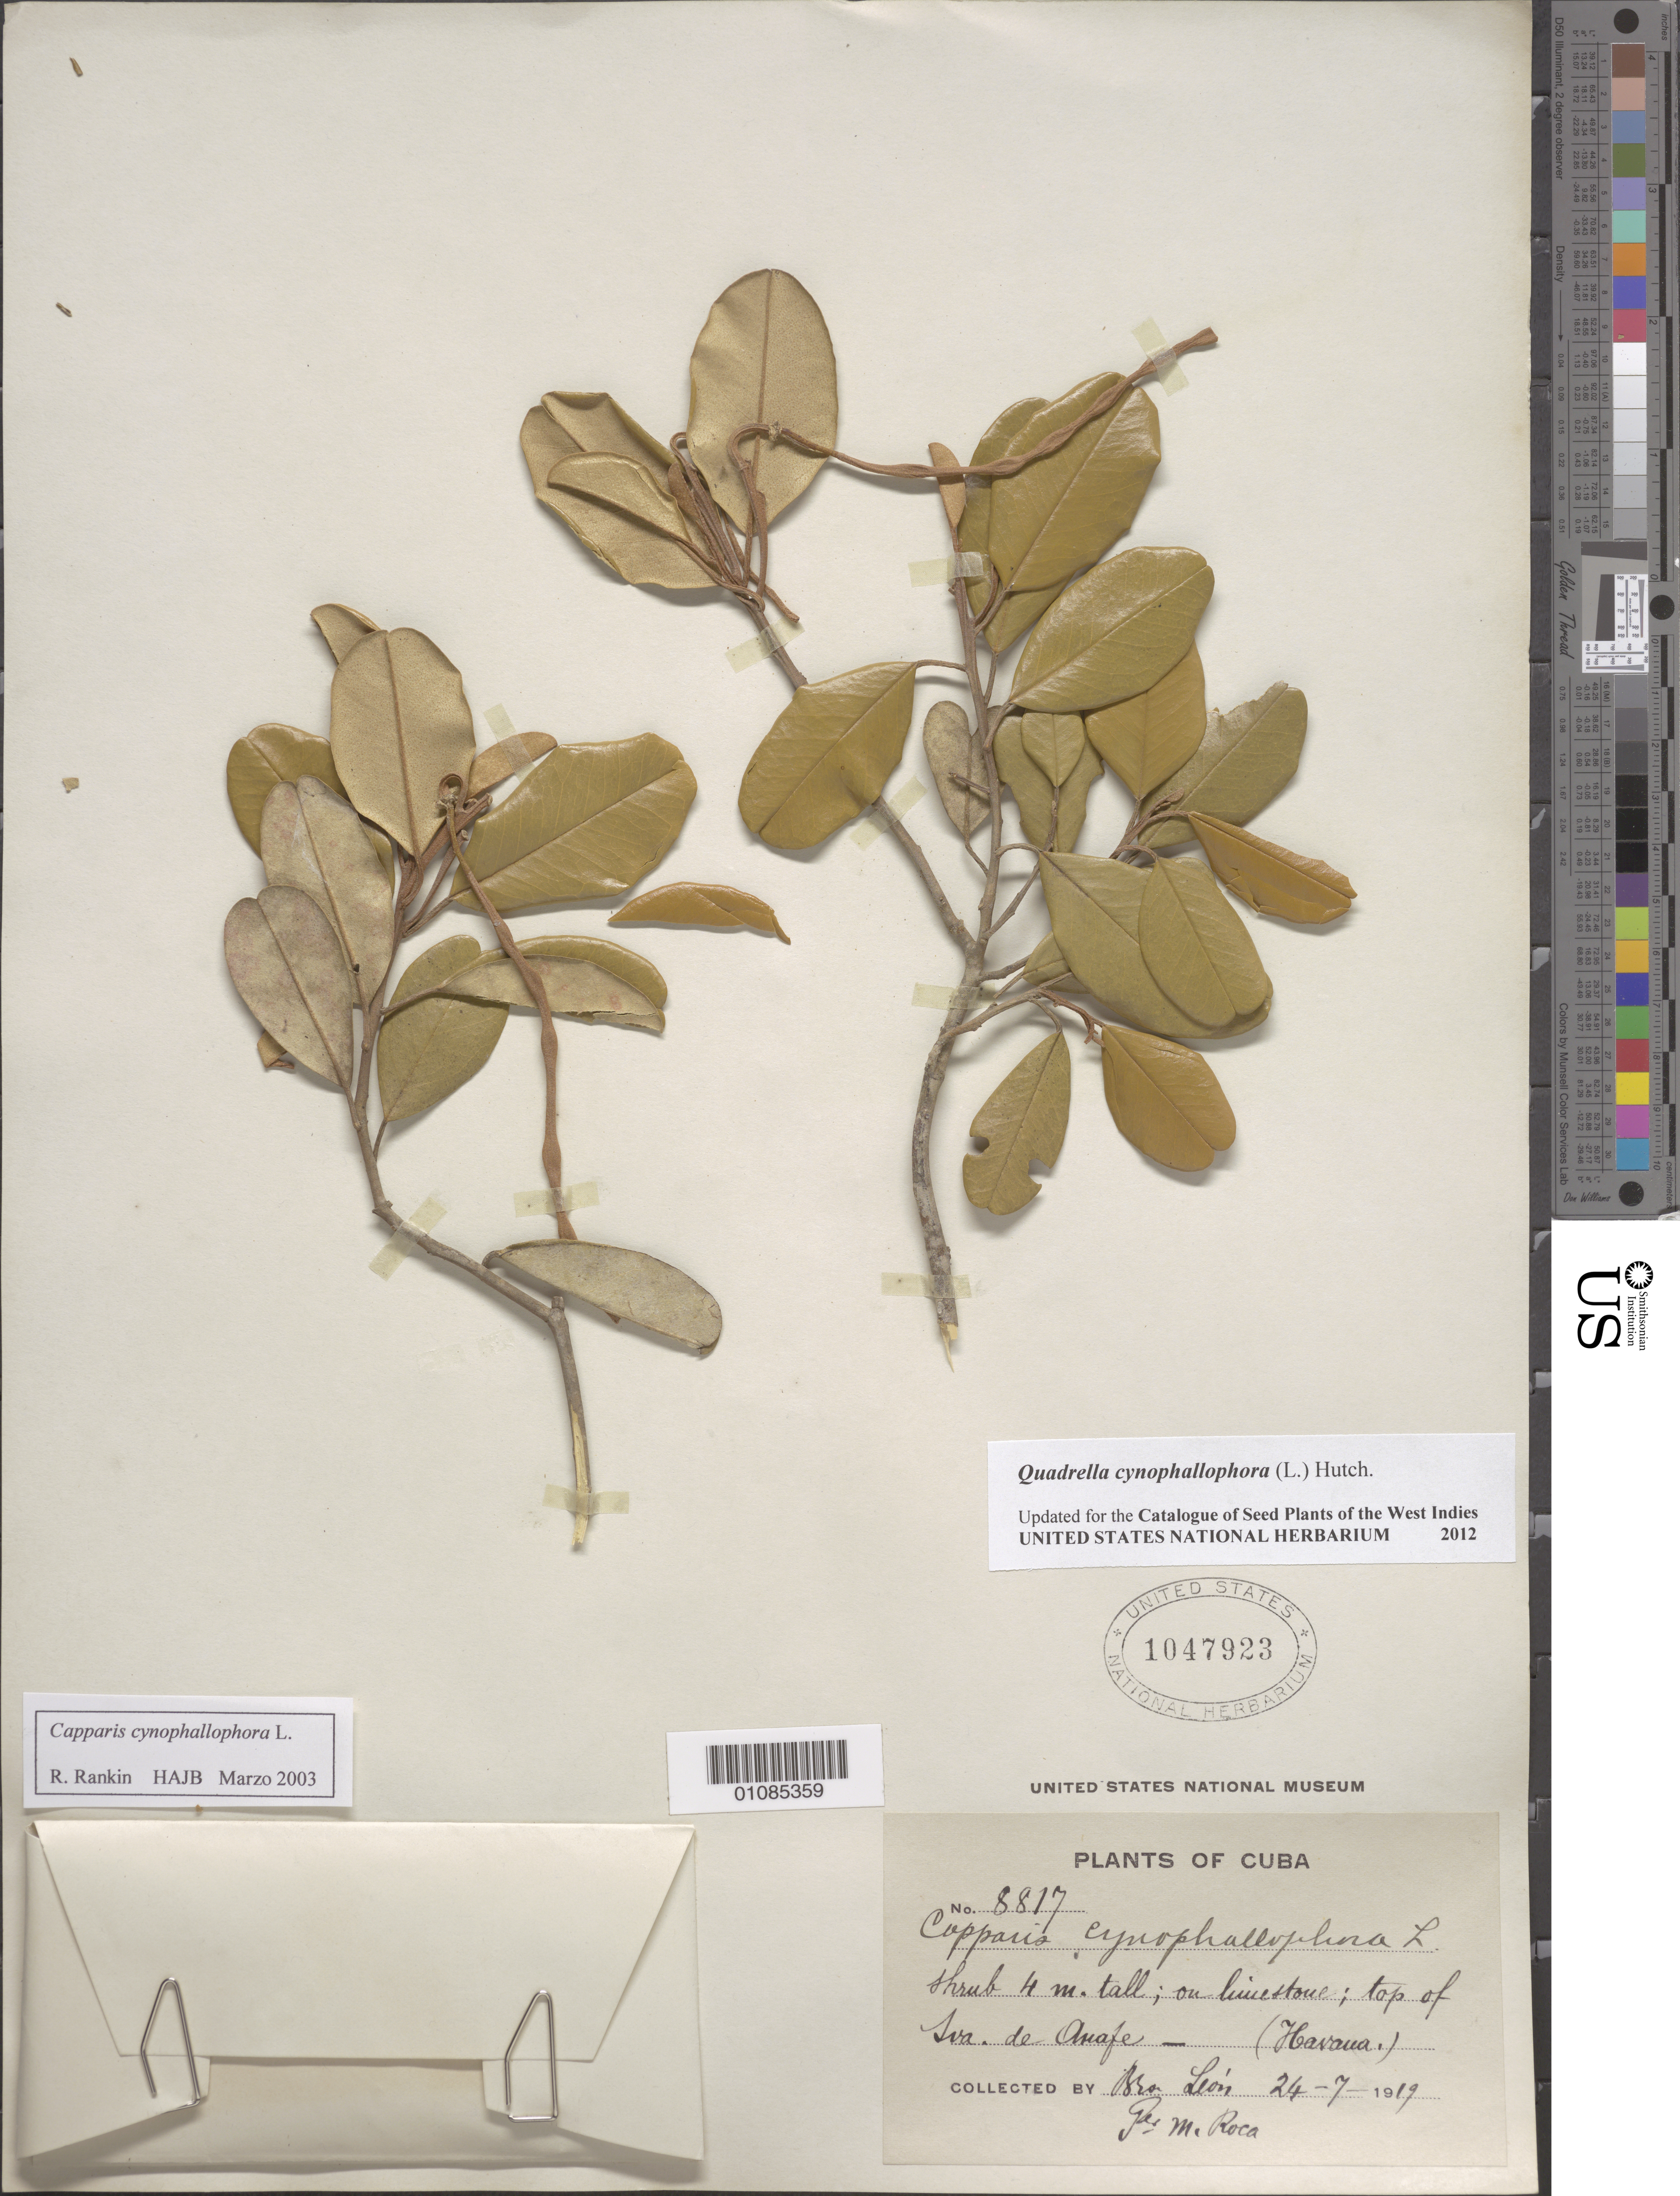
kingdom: Plantae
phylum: Tracheophyta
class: Magnoliopsida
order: Brassicales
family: Capparaceae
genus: Quadrella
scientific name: Quadrella cynophallophora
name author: (L.) Hutch.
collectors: P. Roca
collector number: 8817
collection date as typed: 24 Jul 1919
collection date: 1919-07-24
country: Cuba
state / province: La Habana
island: Cuba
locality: La Habana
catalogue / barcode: US 1047923